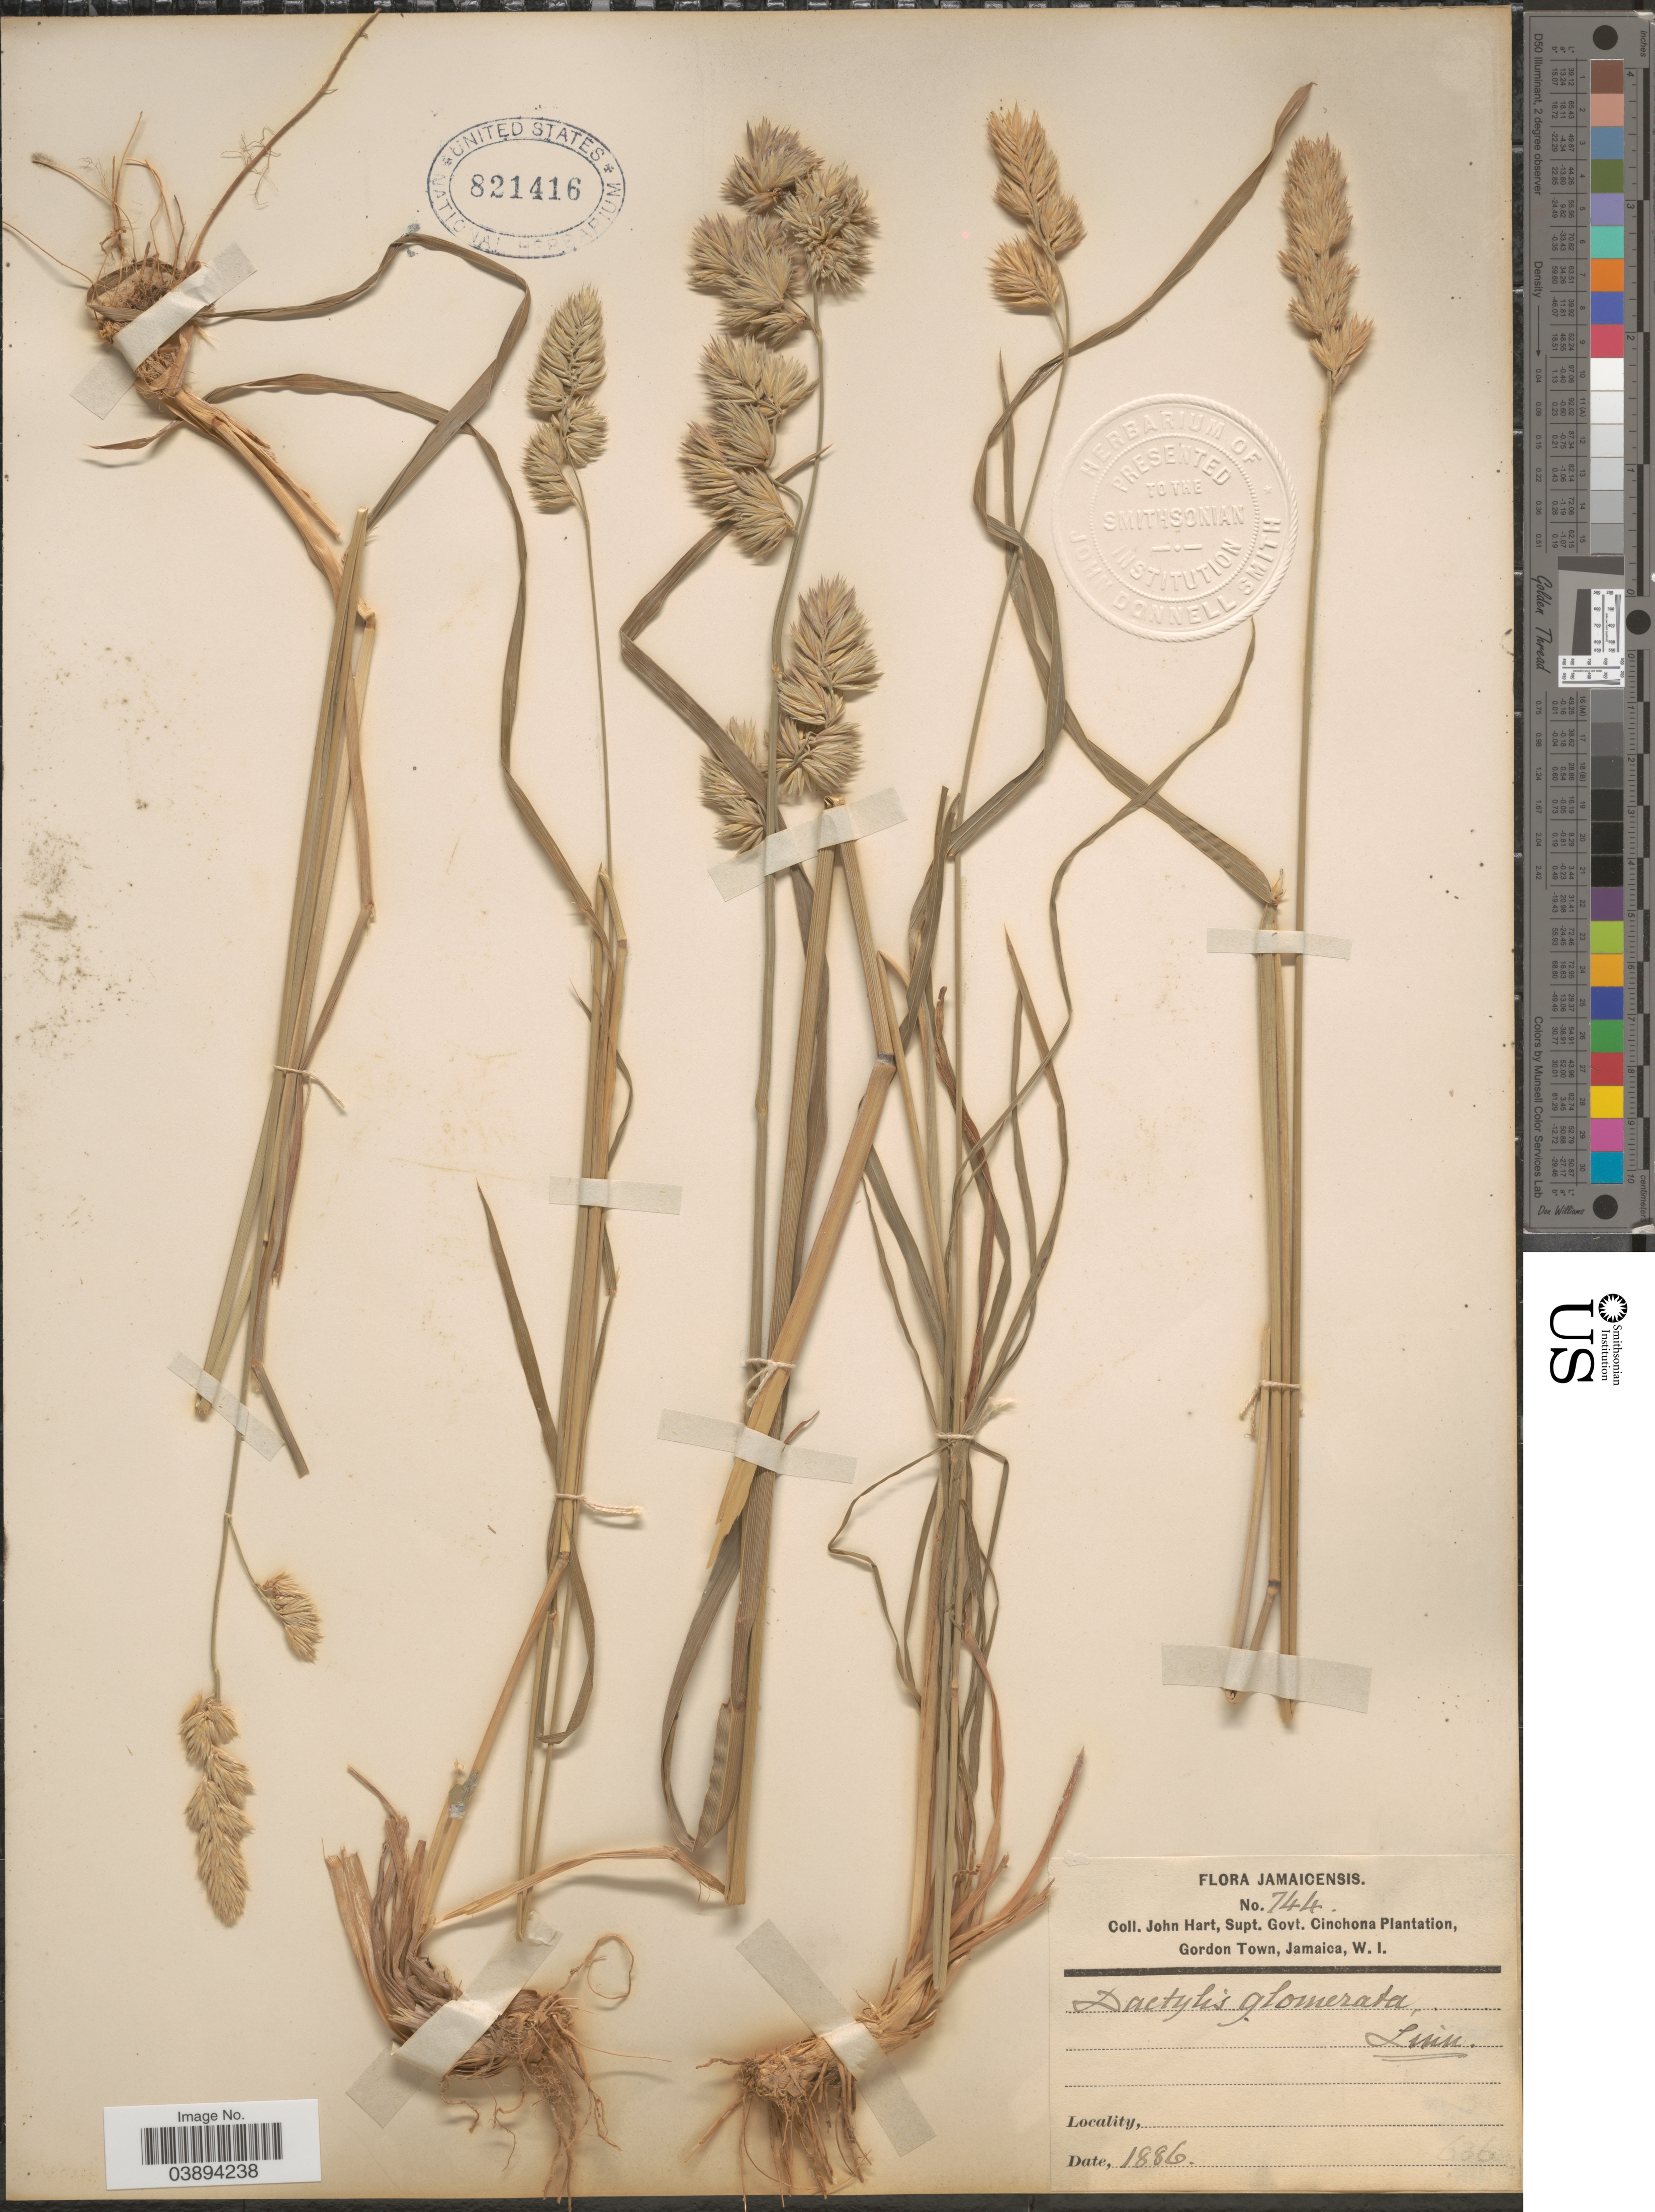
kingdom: Plantae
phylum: Tracheophyta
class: Liliopsida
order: Poales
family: Poaceae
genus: Dactylis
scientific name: Dactylis glomerata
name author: L.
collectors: J. H. Hart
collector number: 744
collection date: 1886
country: Jamaica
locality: Jamaicensis.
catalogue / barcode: US 821416